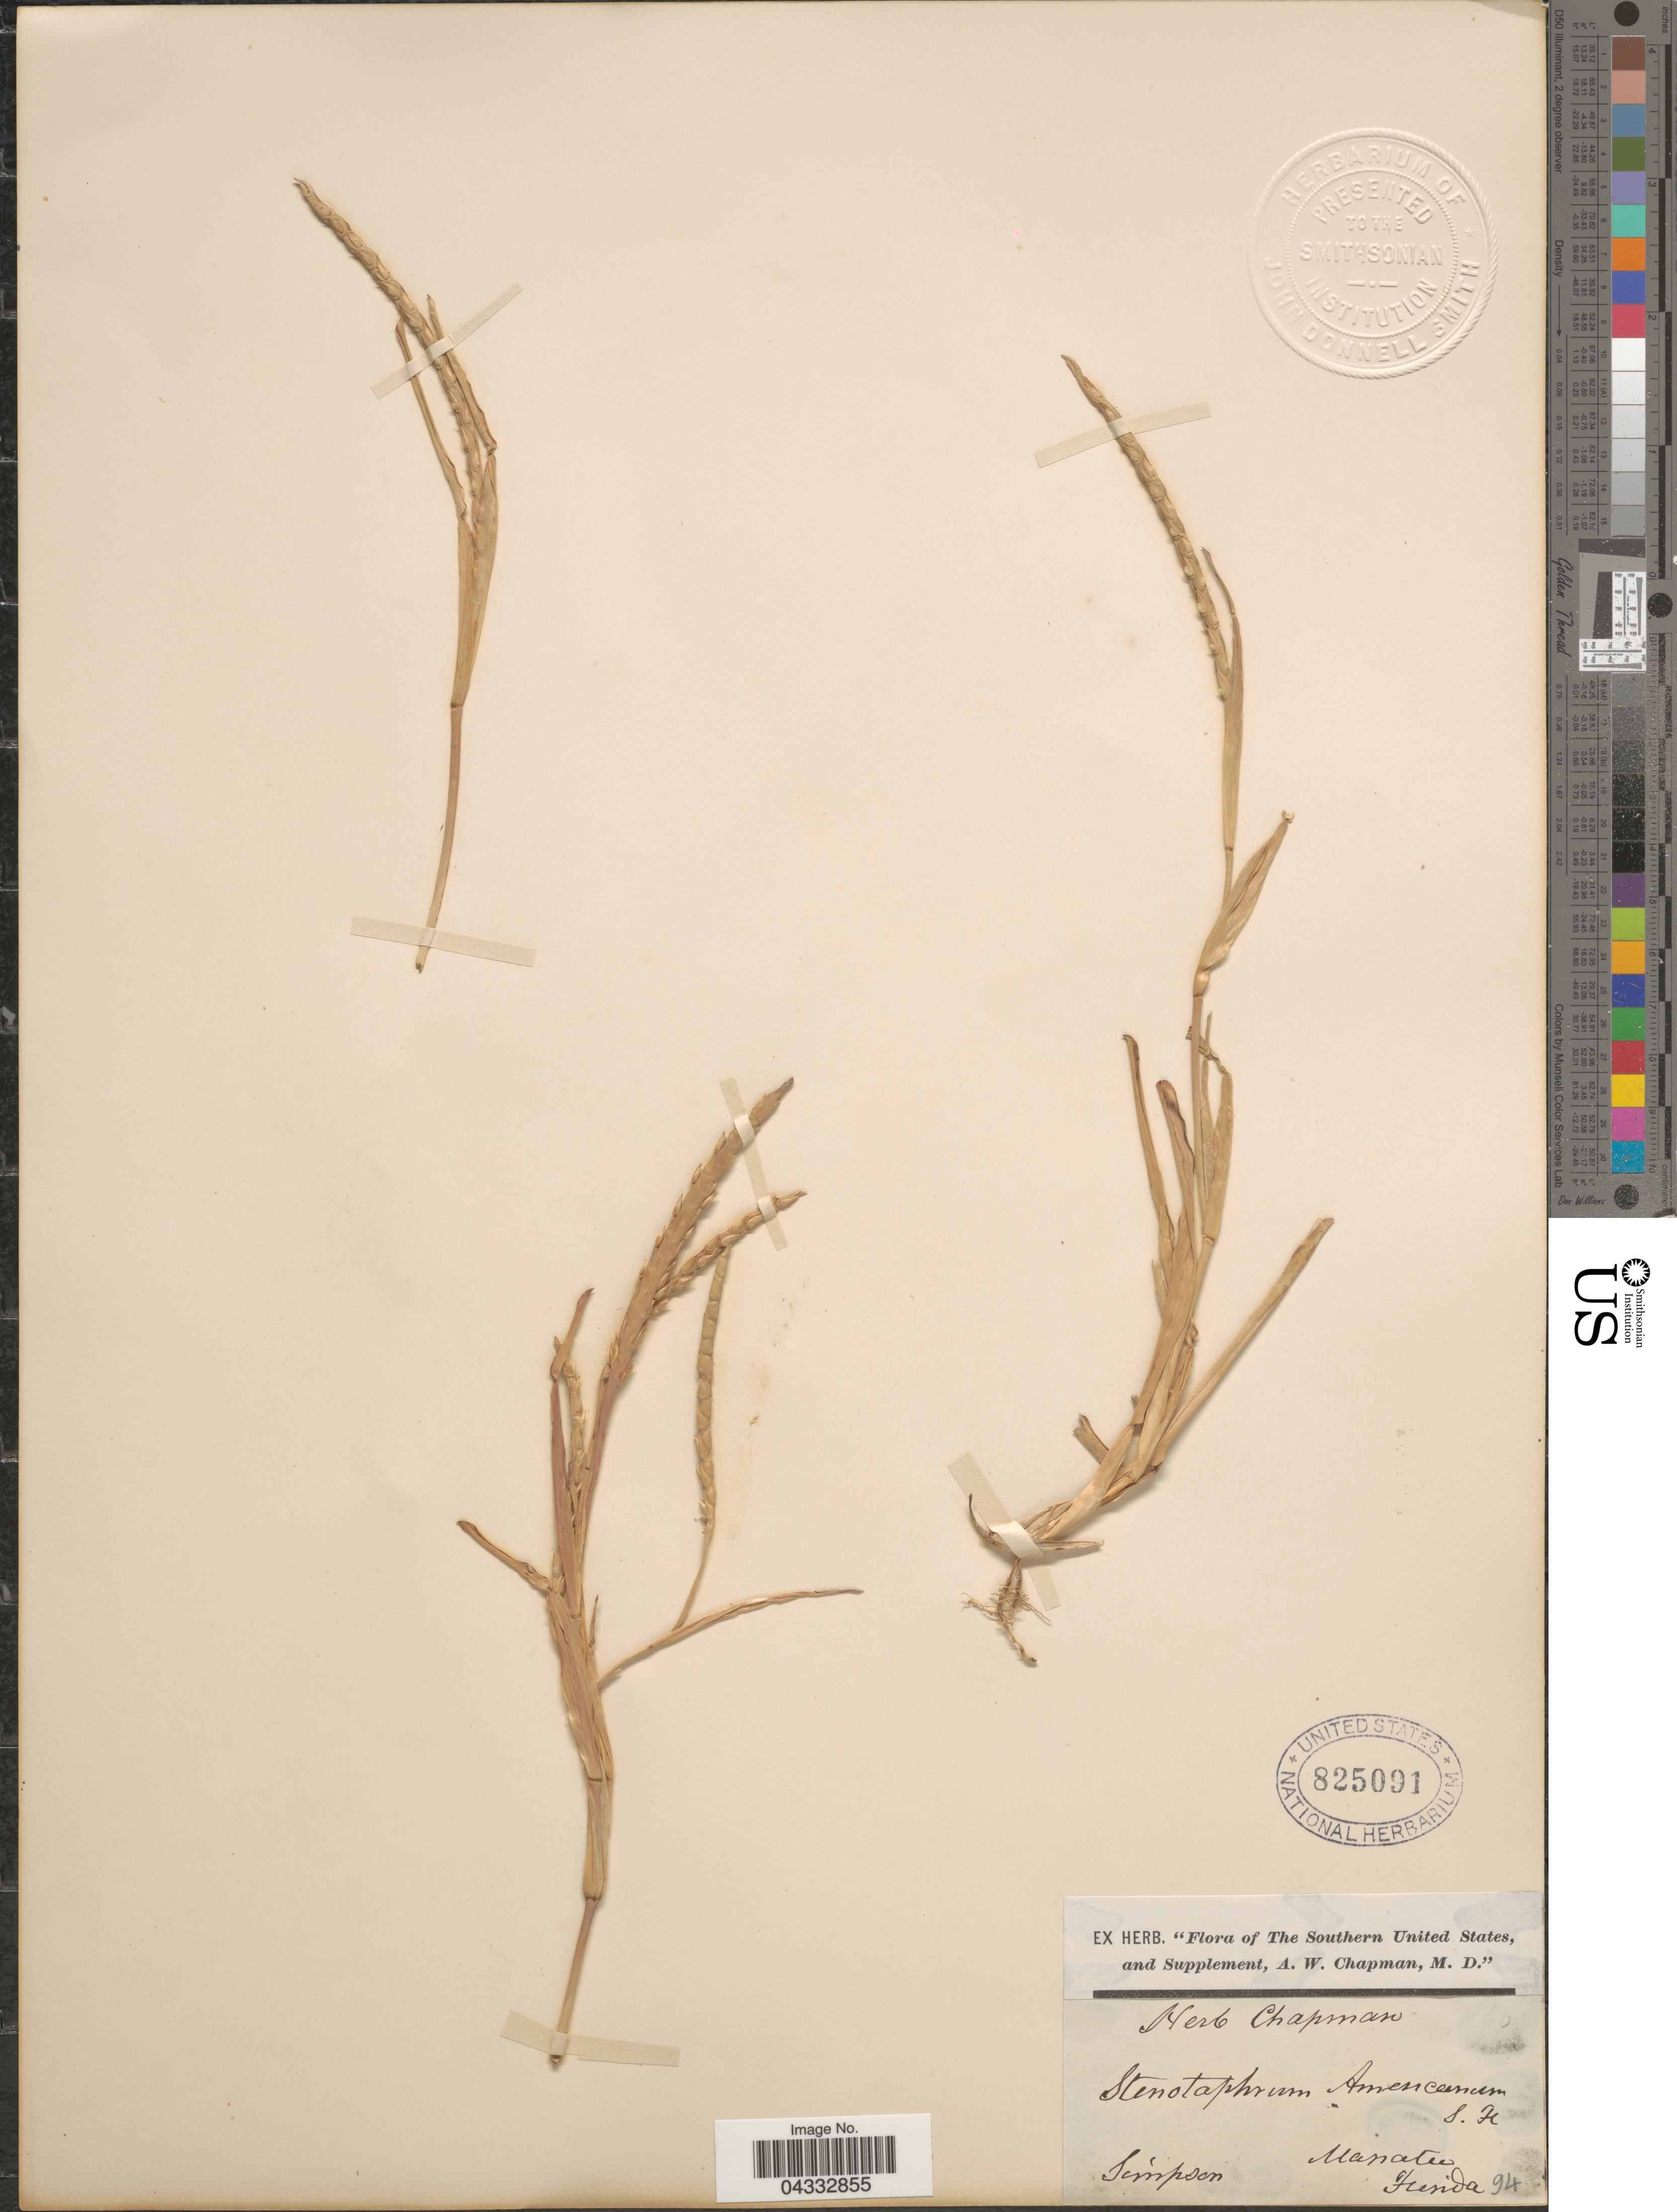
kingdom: Plantae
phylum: Tracheophyta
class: Liliopsida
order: Poales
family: Poaceae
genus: Stenotaphrum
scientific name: Stenotaphrum secundatum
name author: (Walter) Kuntze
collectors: Simpson, --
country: United States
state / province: Florida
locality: The Southern United States, and Supplement. Manatee.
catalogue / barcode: US 825091